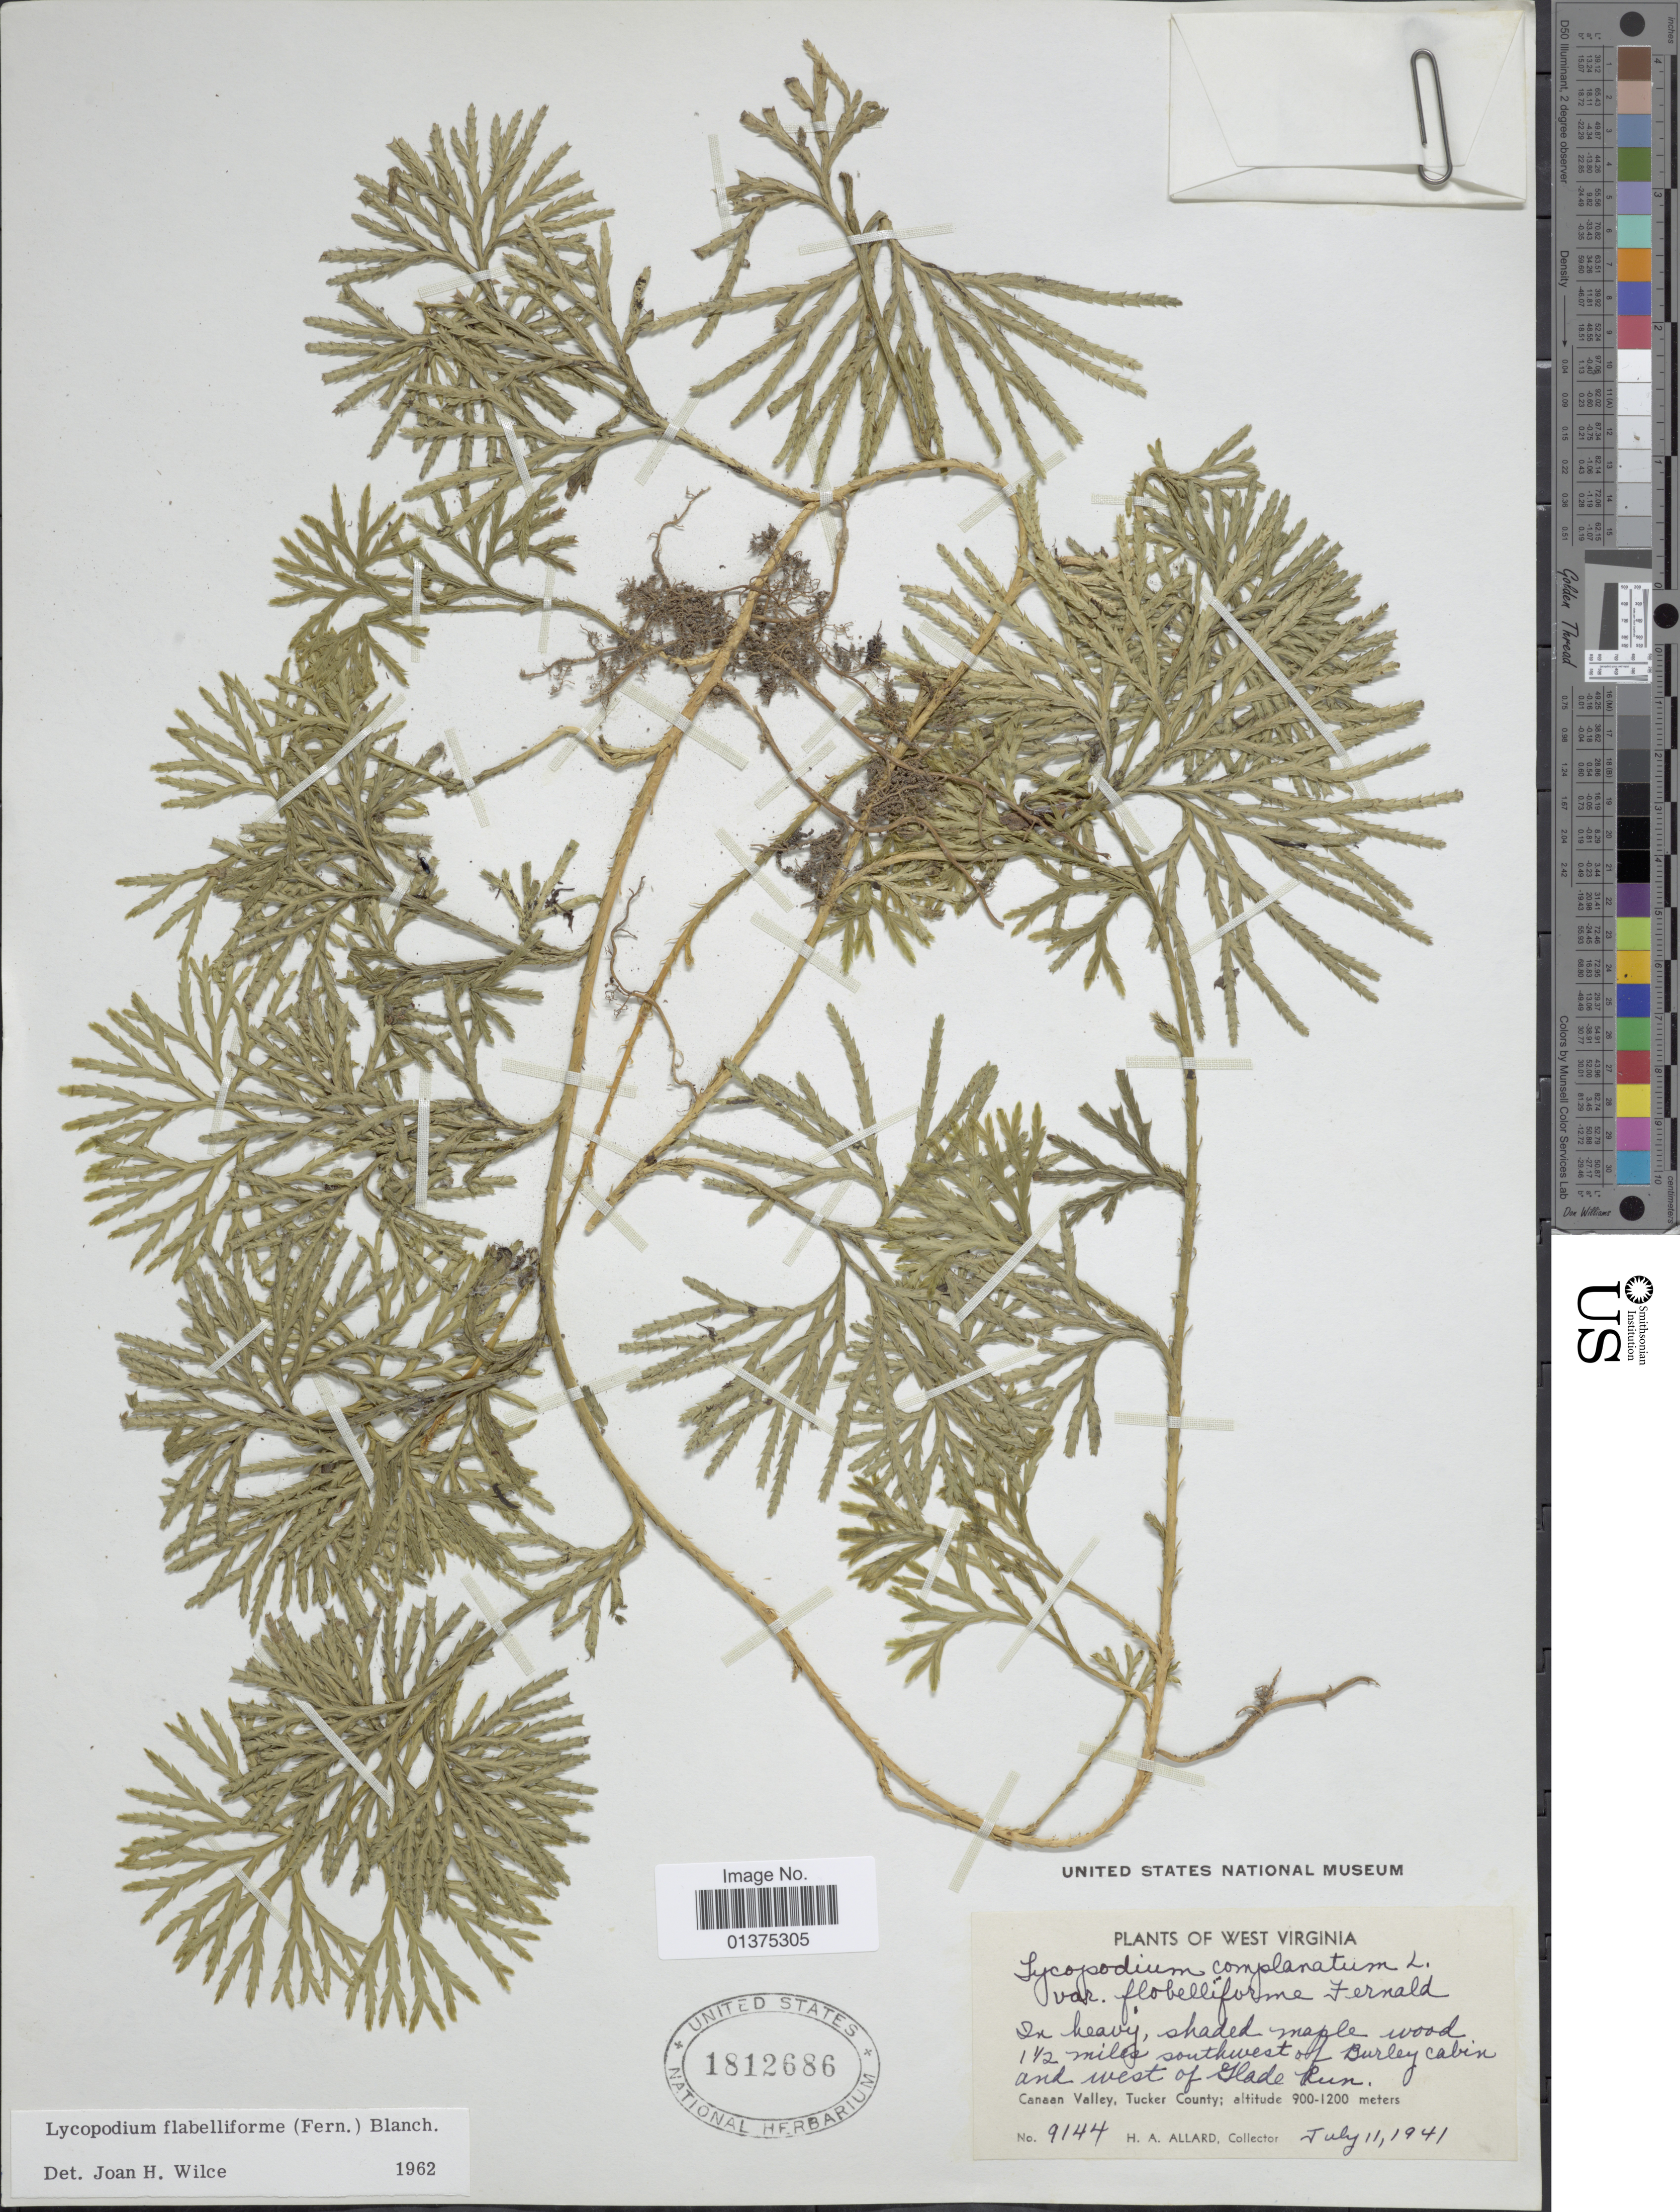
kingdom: Plantae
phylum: Tracheophyta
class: Lycopodiopsida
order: Lycopodiales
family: Lycopodiaceae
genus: Diphasiastrum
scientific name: Diphasiastrum digitatum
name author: (Dill. ex A. Braun) Holub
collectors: H. A. Allard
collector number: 9144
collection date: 1941-07-11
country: United States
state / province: West Virginia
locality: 1½ miles Southwest of Burley Cabin and West of Glade Run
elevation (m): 900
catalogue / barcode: US 1812686